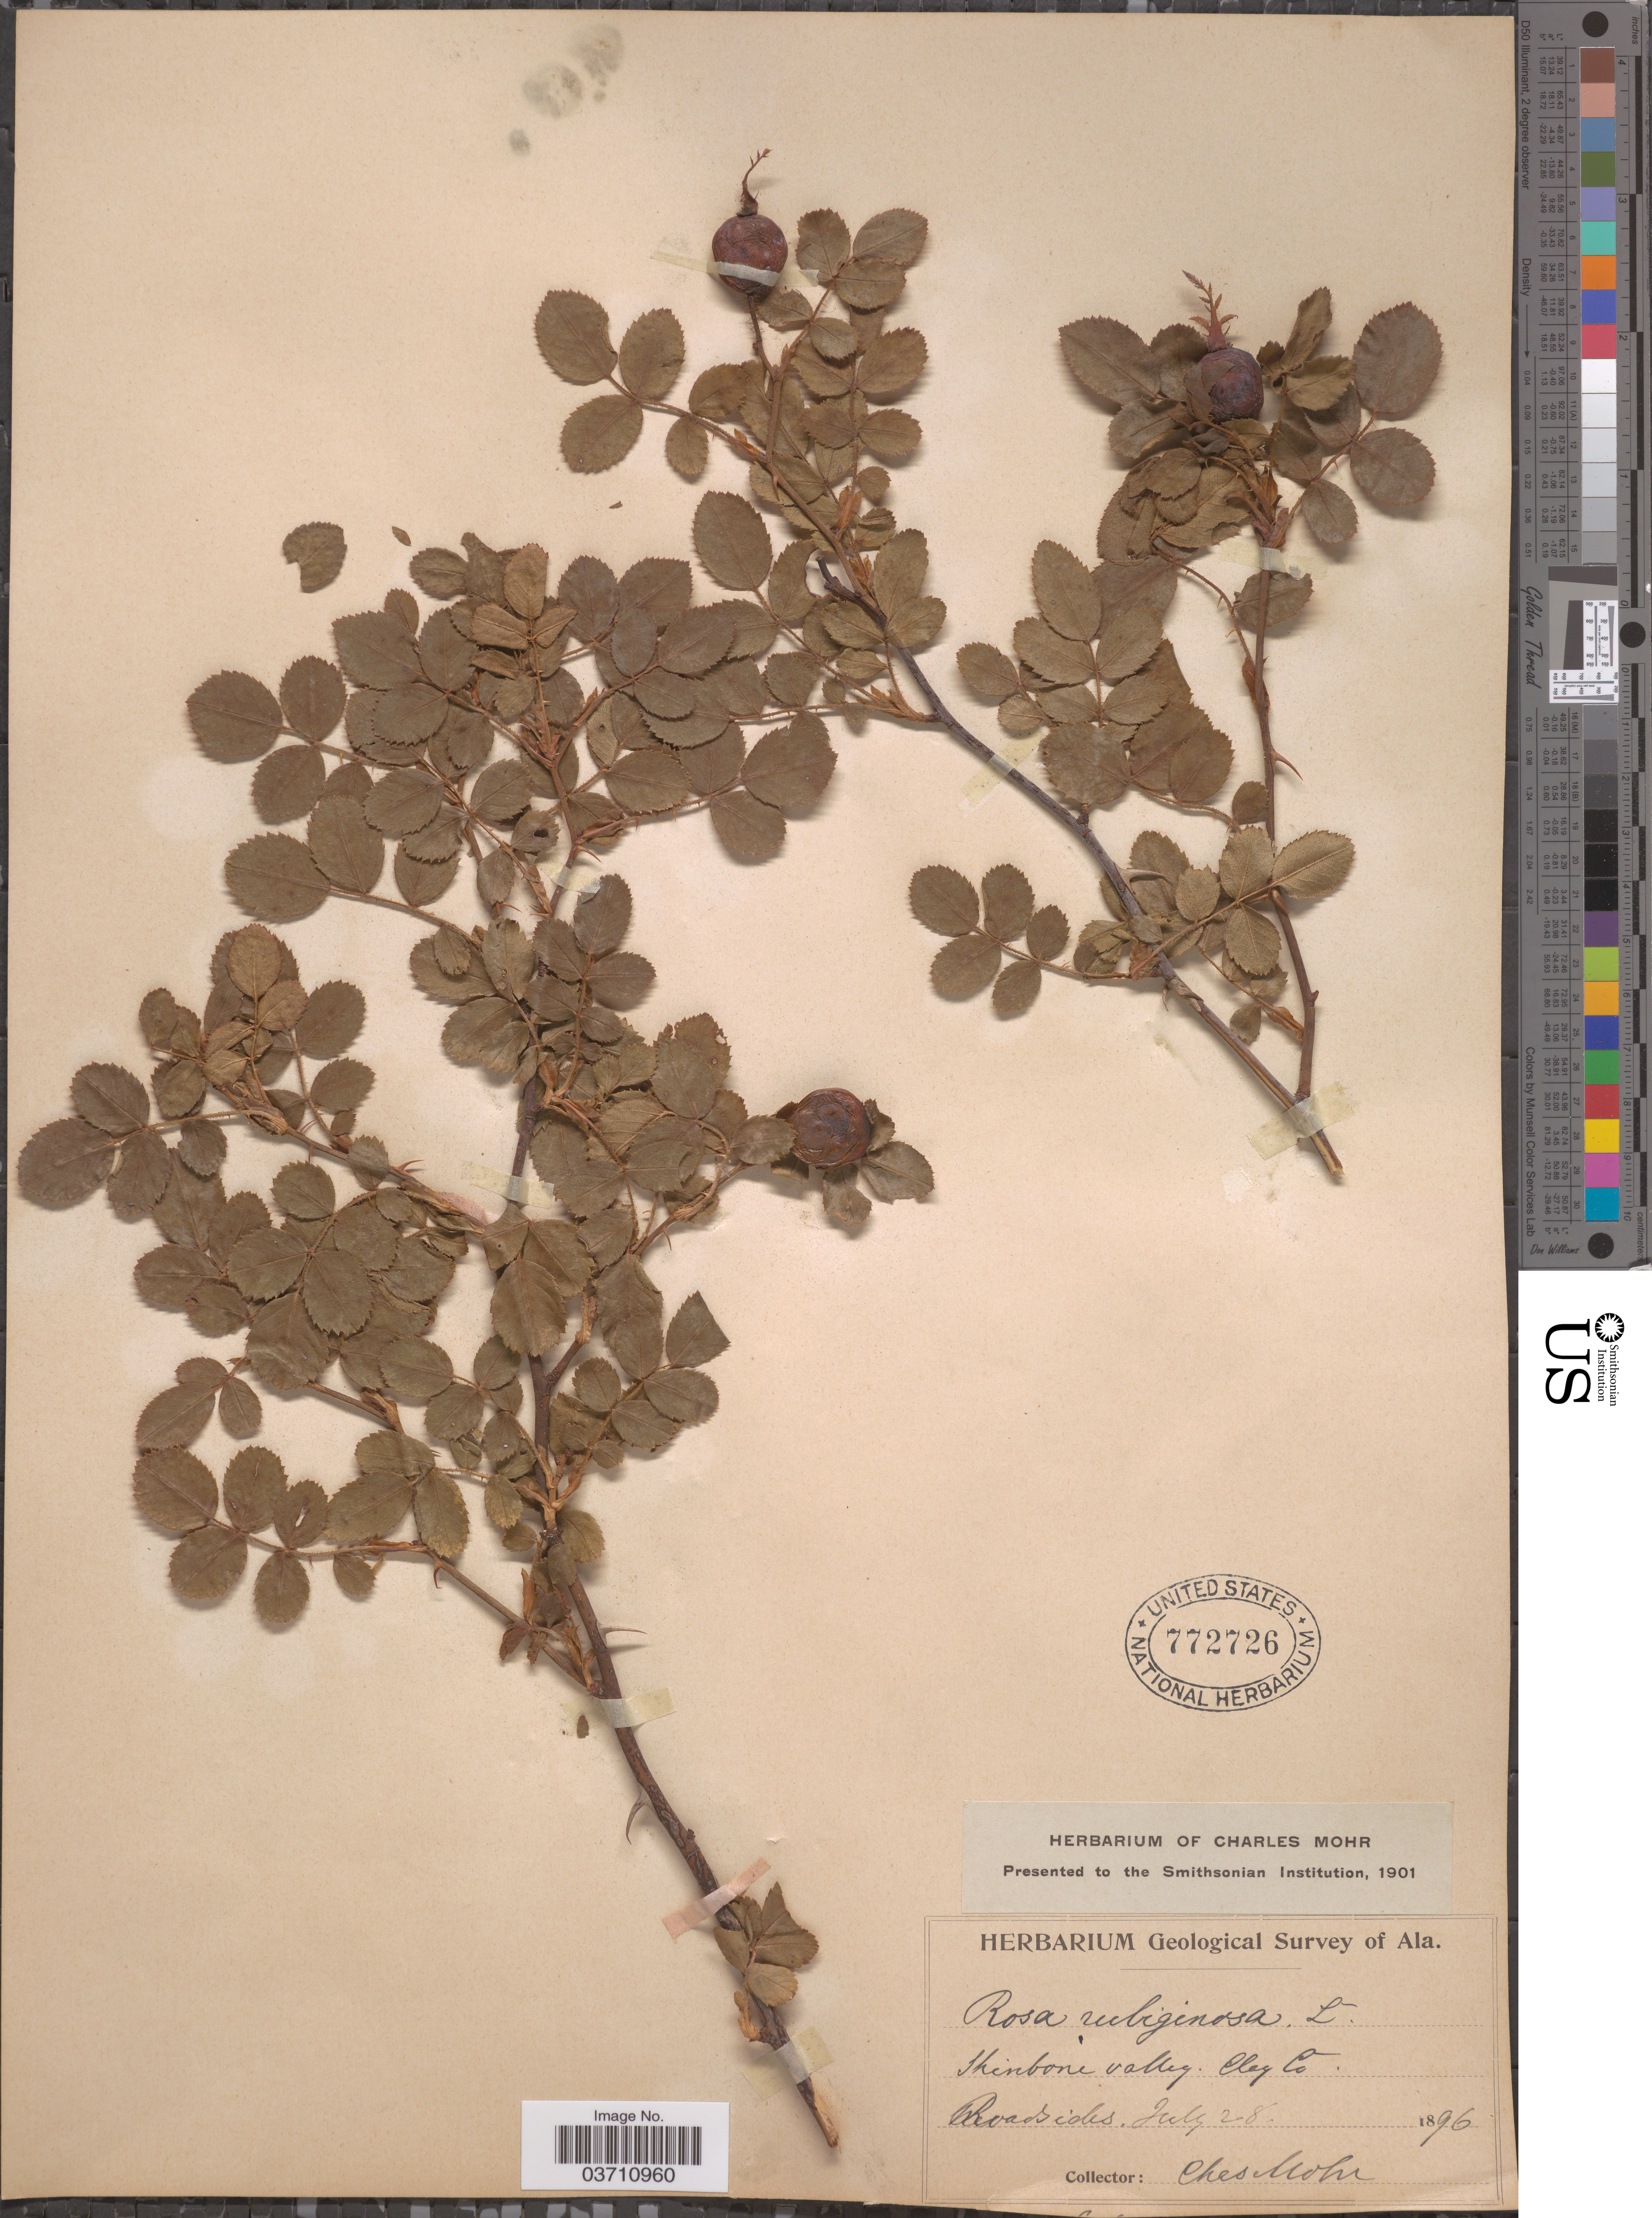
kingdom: Plantae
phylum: Tracheophyta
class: Magnoliopsida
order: Rosales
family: Rosaceae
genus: Rosa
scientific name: Rosa eglanteria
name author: L.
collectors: Mohr, C. T. (herbarium)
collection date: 1896-07-28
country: United States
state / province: Alabama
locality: Skinbone valley. Clay Co.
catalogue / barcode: US 772726